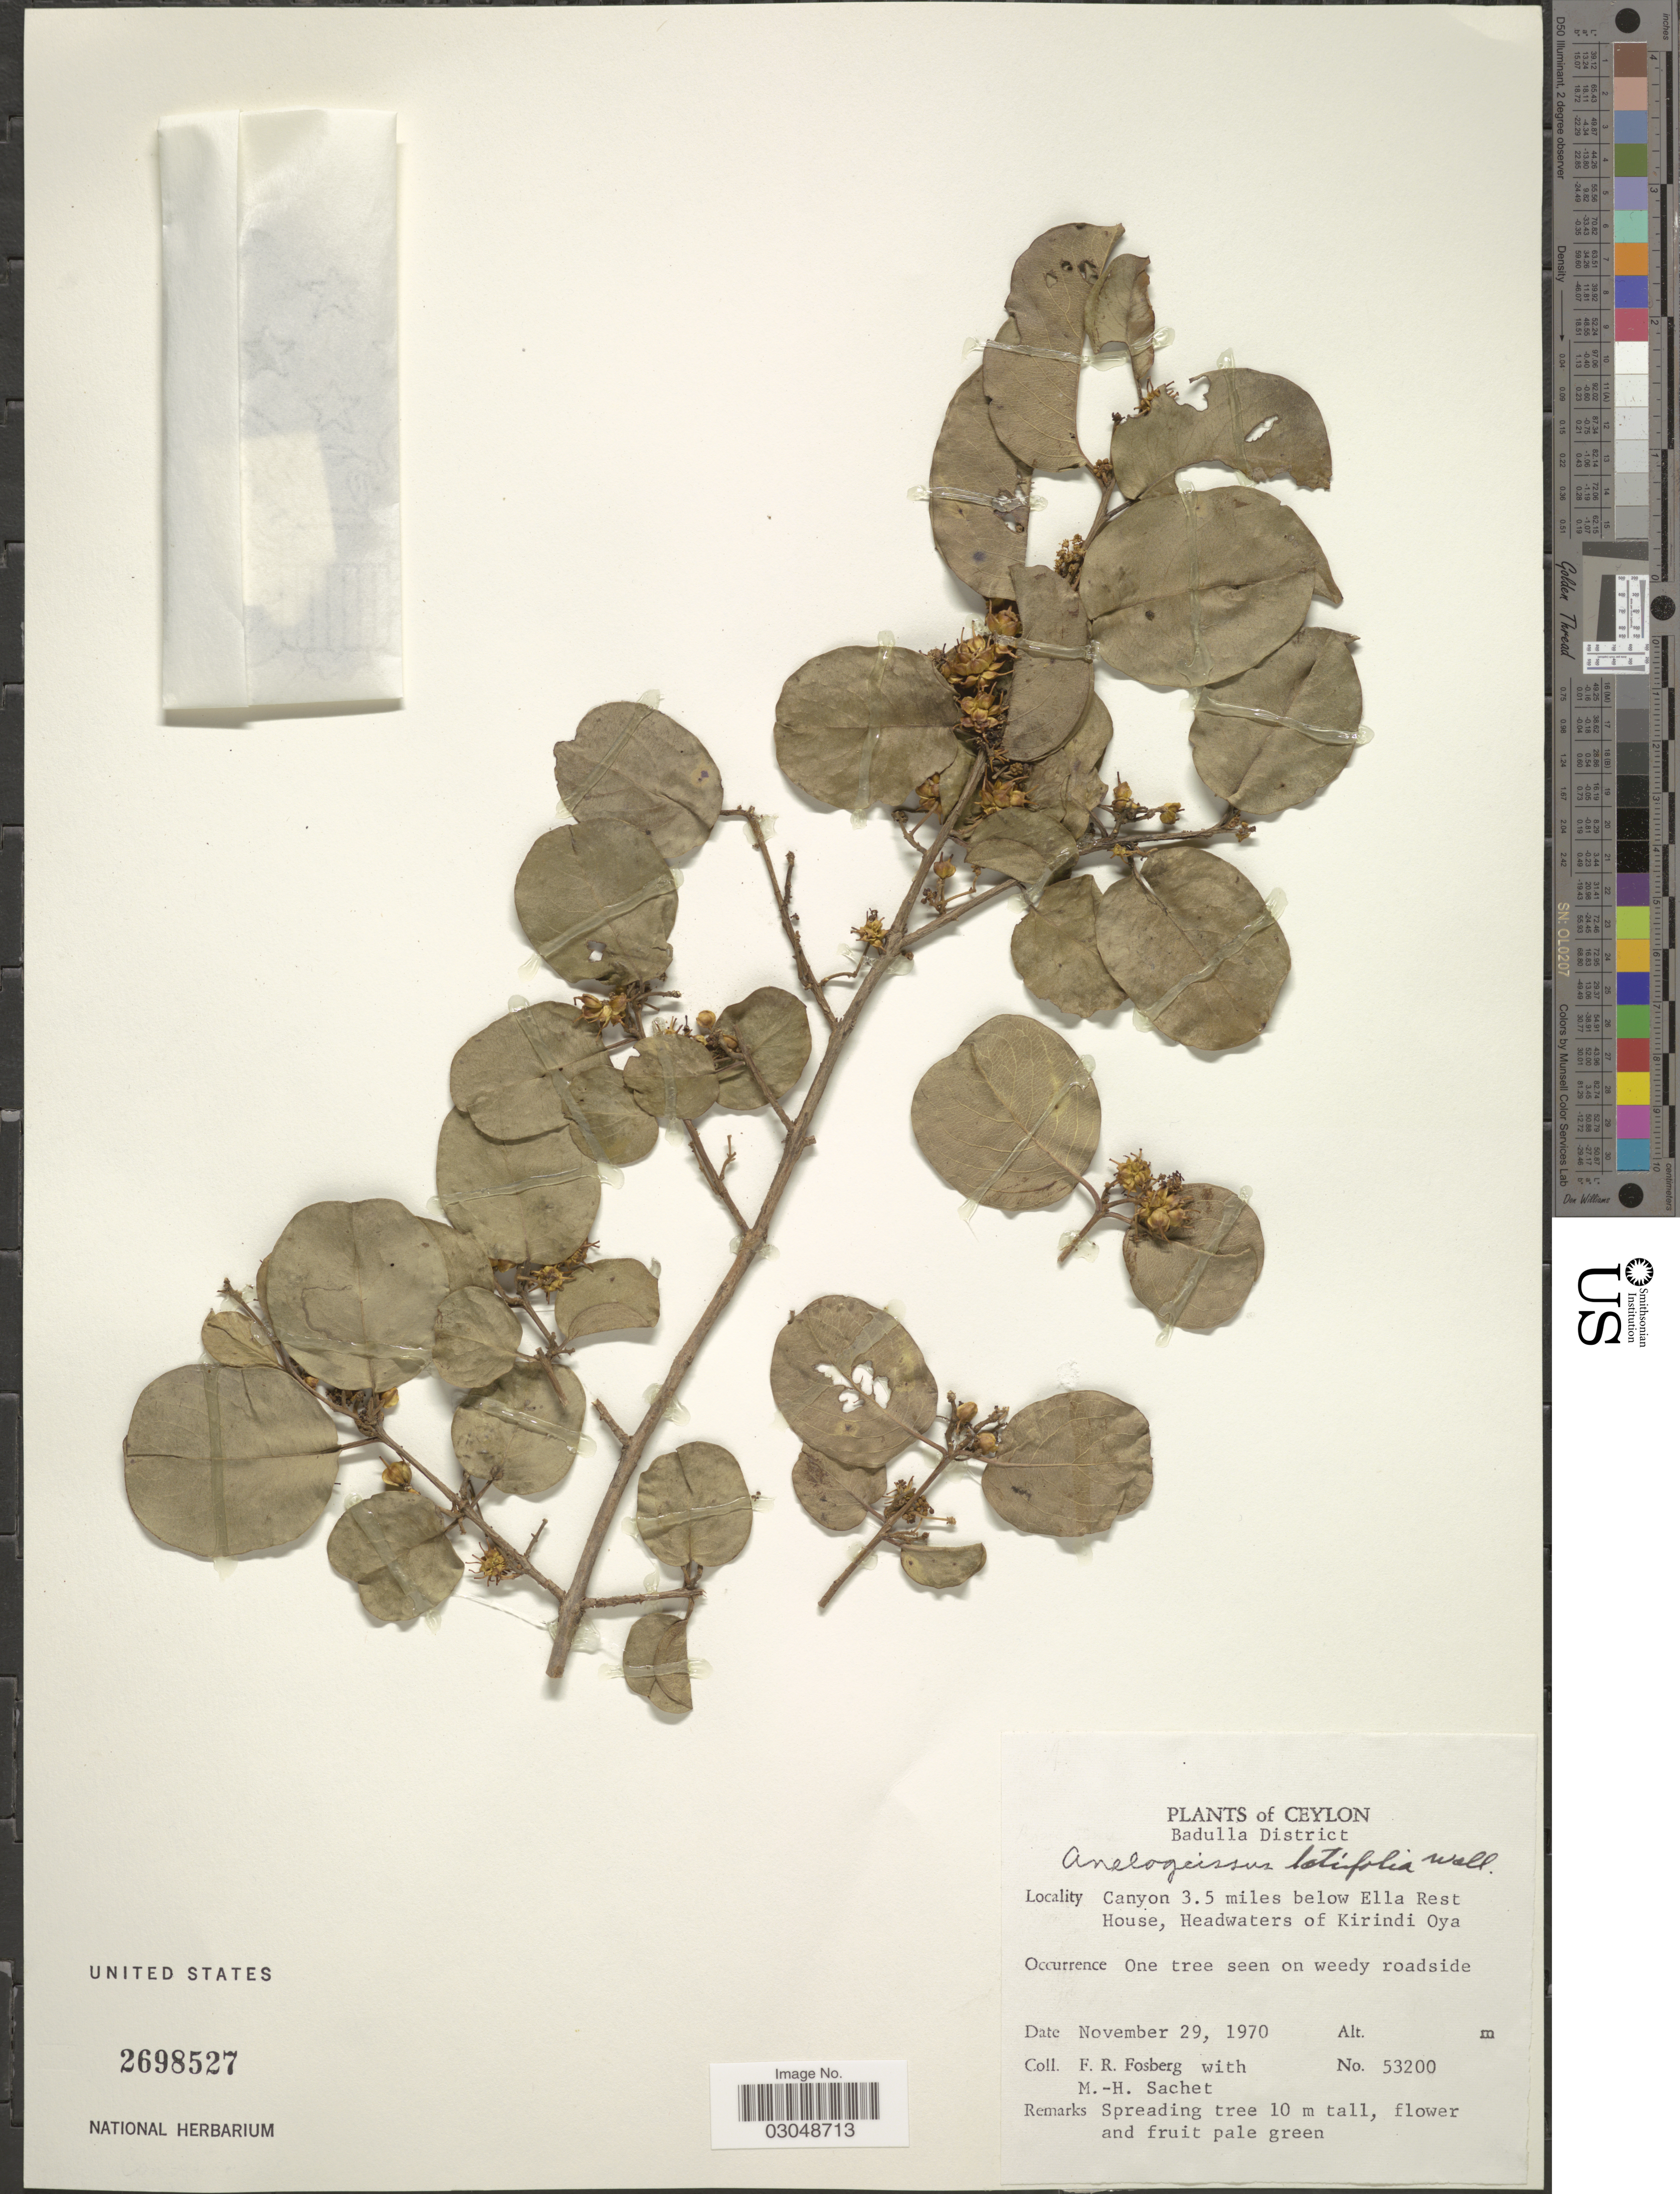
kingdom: Plantae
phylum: Tracheophyta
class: Magnoliopsida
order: Myrtales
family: Combretaceae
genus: Anogeissus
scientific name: Anogeissus latifolia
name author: (Roxb. ex DC.) Wall. ex Guill. & Perr.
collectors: F. R. Fosberg & M.-H. Sachet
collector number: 53200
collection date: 1970-11-29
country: Sri Lanka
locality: Ceylon. Badulla District. Canyon 3.5 miles below Ella Rest House, Headwaters of Kirindi Oya.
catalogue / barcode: US 2698527